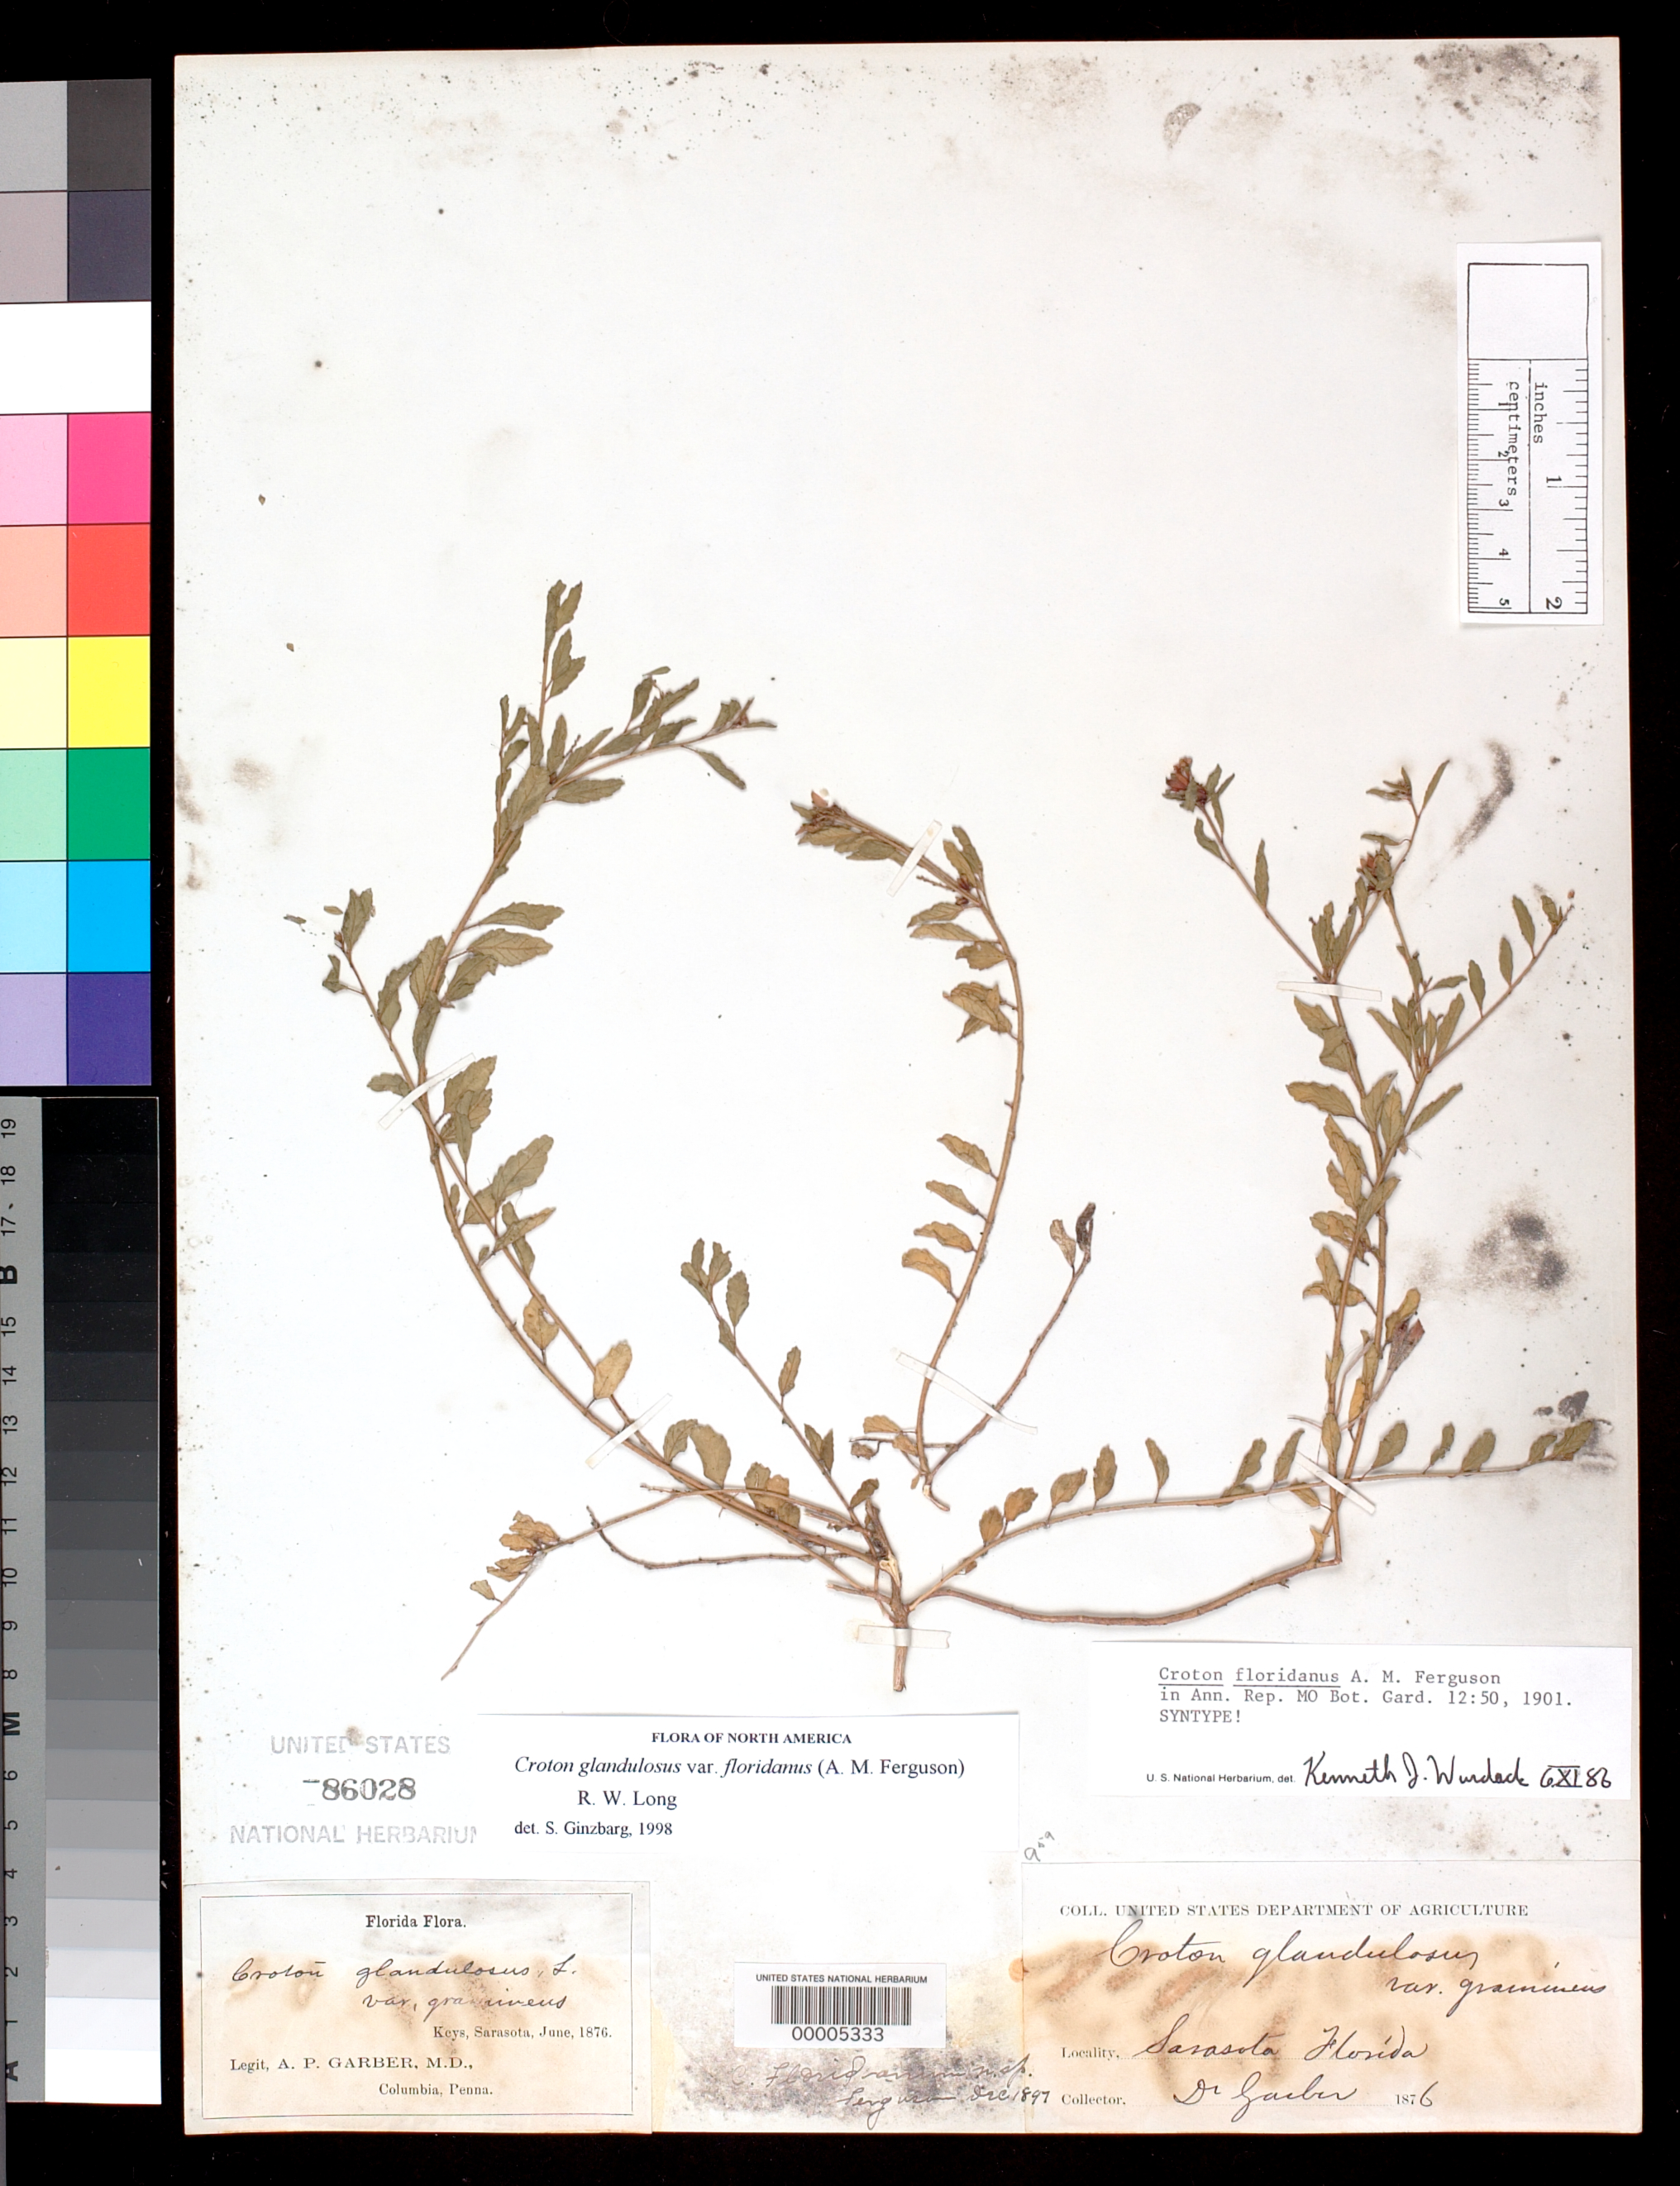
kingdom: Plantae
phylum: Tracheophyta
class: Magnoliopsida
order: Malpighiales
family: Euphorbiaceae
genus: Croton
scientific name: Croton floridanus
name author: A.M. Ferguson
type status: Isosyntype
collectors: A. P. Garber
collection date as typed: Jun 1876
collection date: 1876-06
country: United States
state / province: Florida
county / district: Monroe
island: Sarasota Key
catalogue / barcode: US 86028